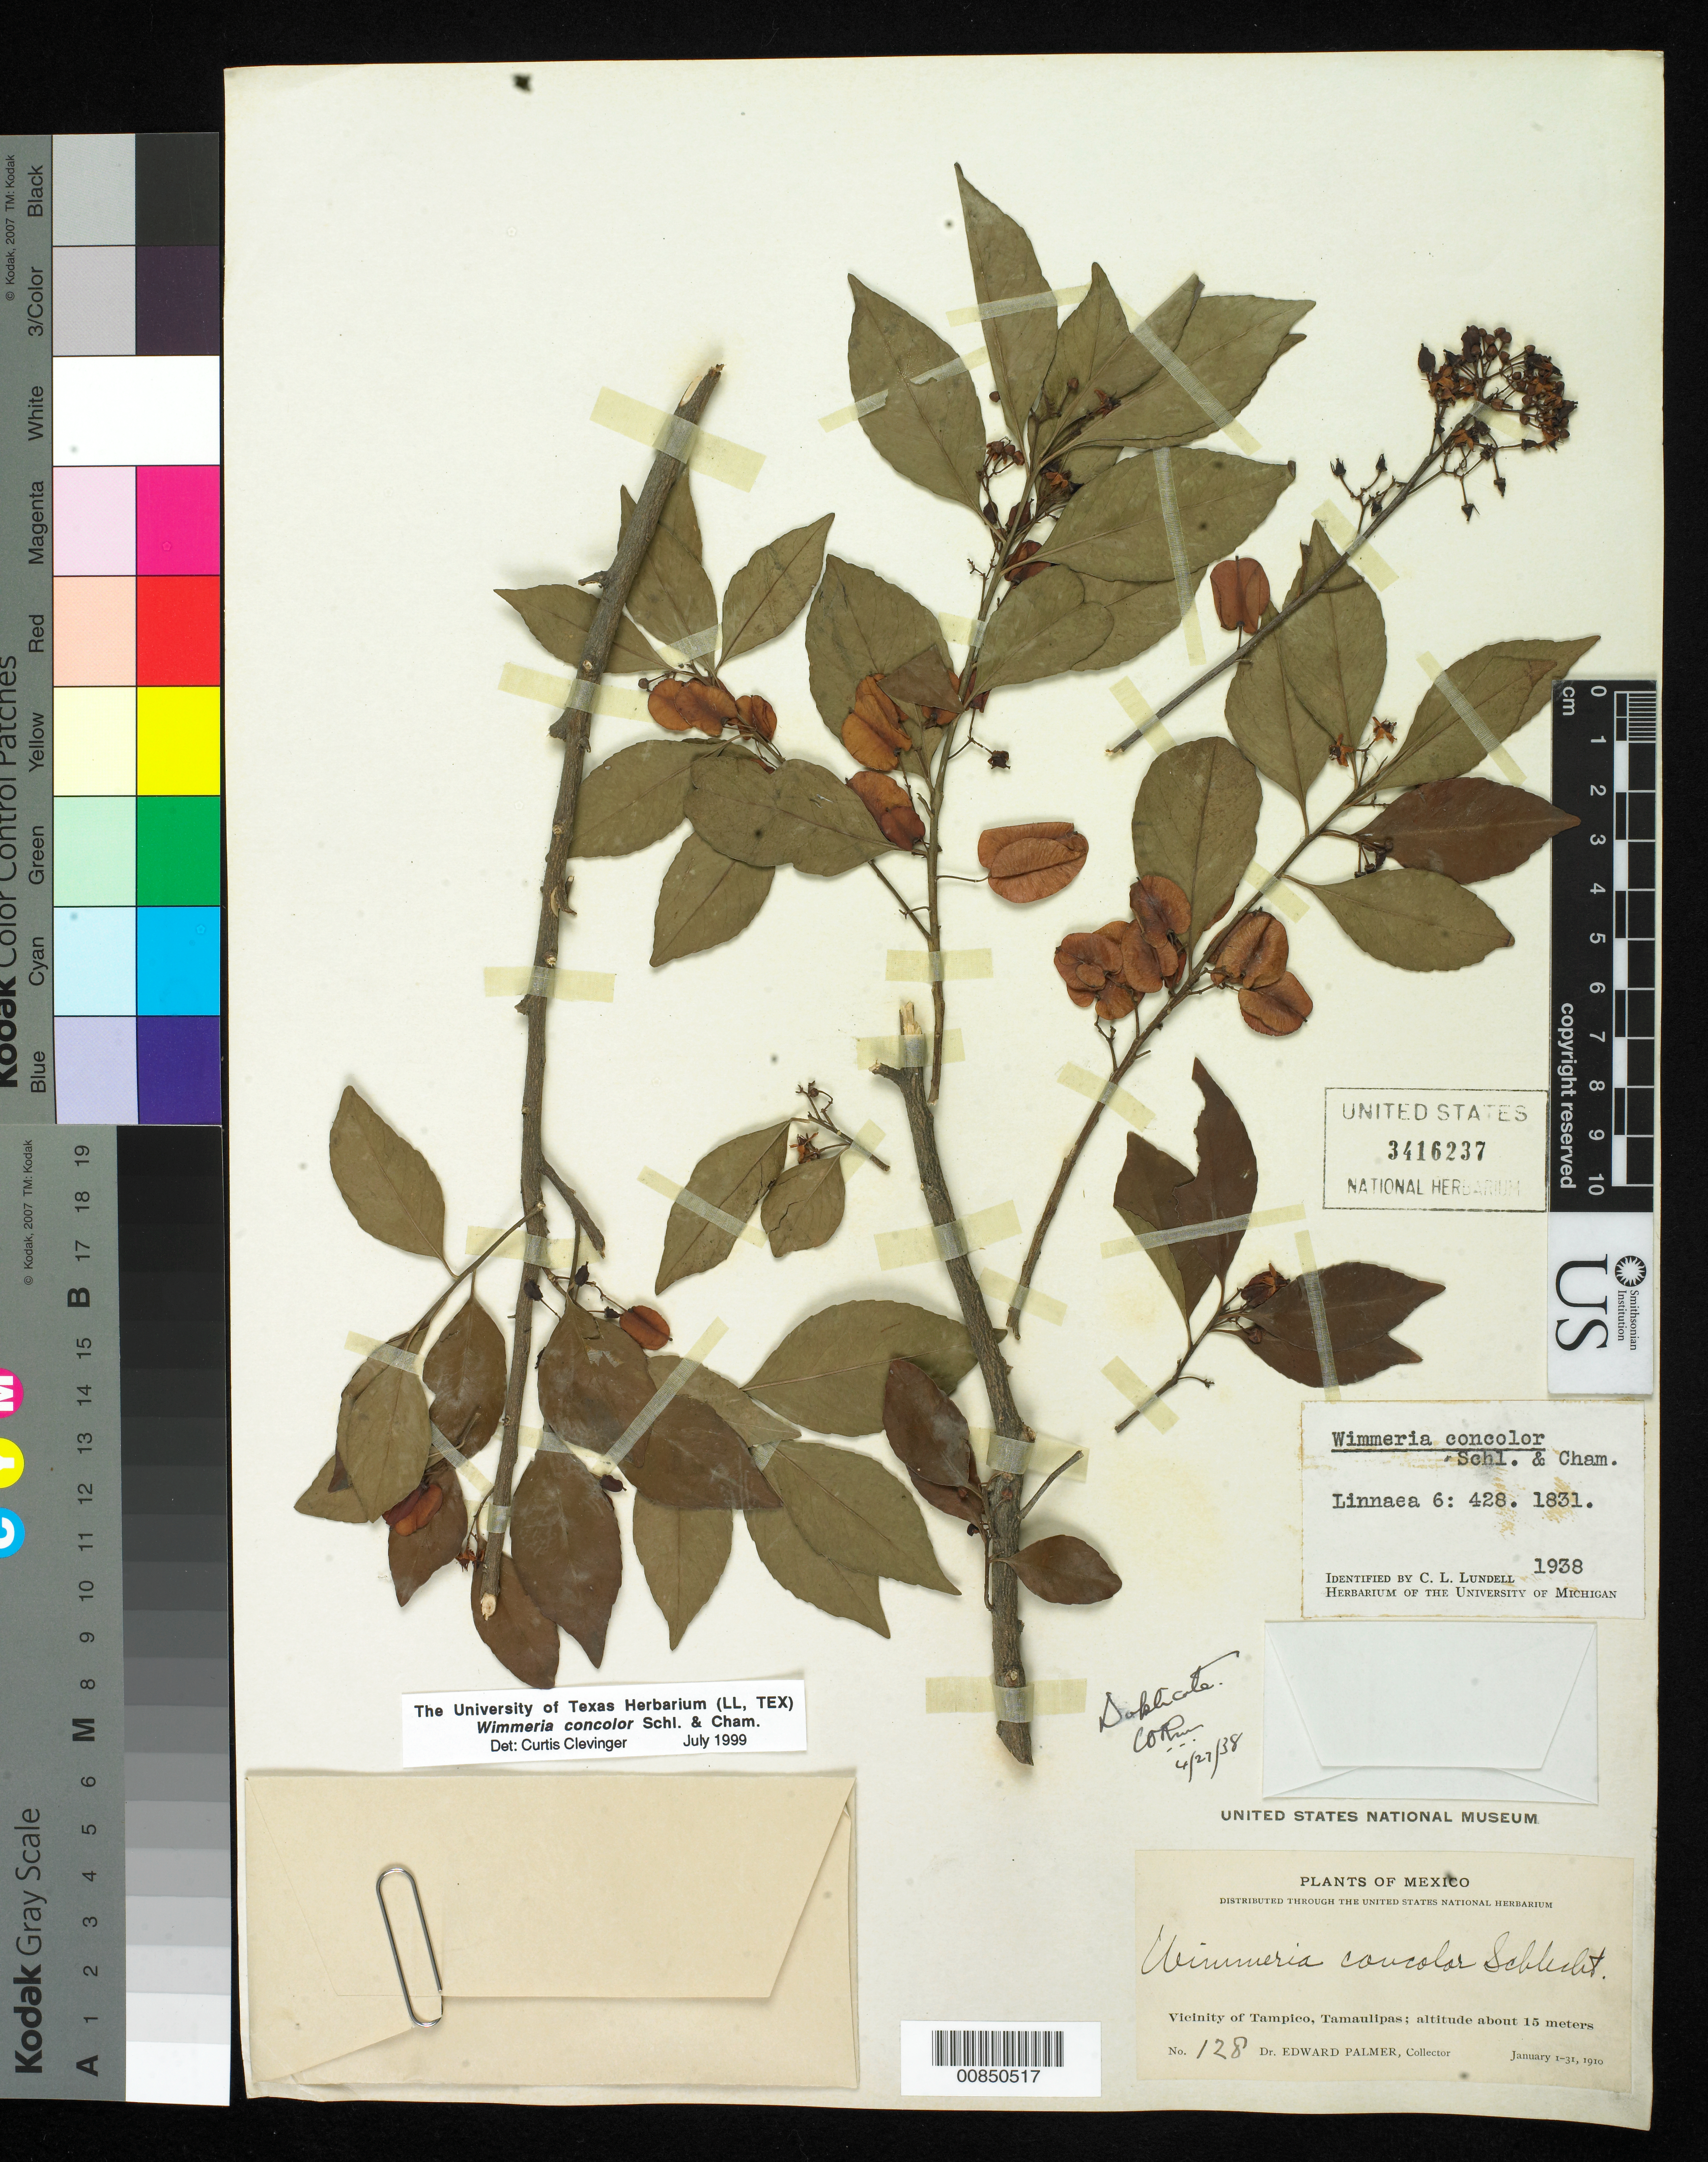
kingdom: Plantae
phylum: Tracheophyta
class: Magnoliopsida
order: Celastrales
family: Celastraceae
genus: Wimmeria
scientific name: Wimmeria concolor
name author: Schltdl. & Cham.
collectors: E. Palmer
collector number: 128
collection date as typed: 01 Jan 1910 to 31 Jan 1910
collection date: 1910-01-01/1910-01-31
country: Mexico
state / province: Tamaulipas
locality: Vicinity of Tampico, Tamaulipas.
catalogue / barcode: US 3416237